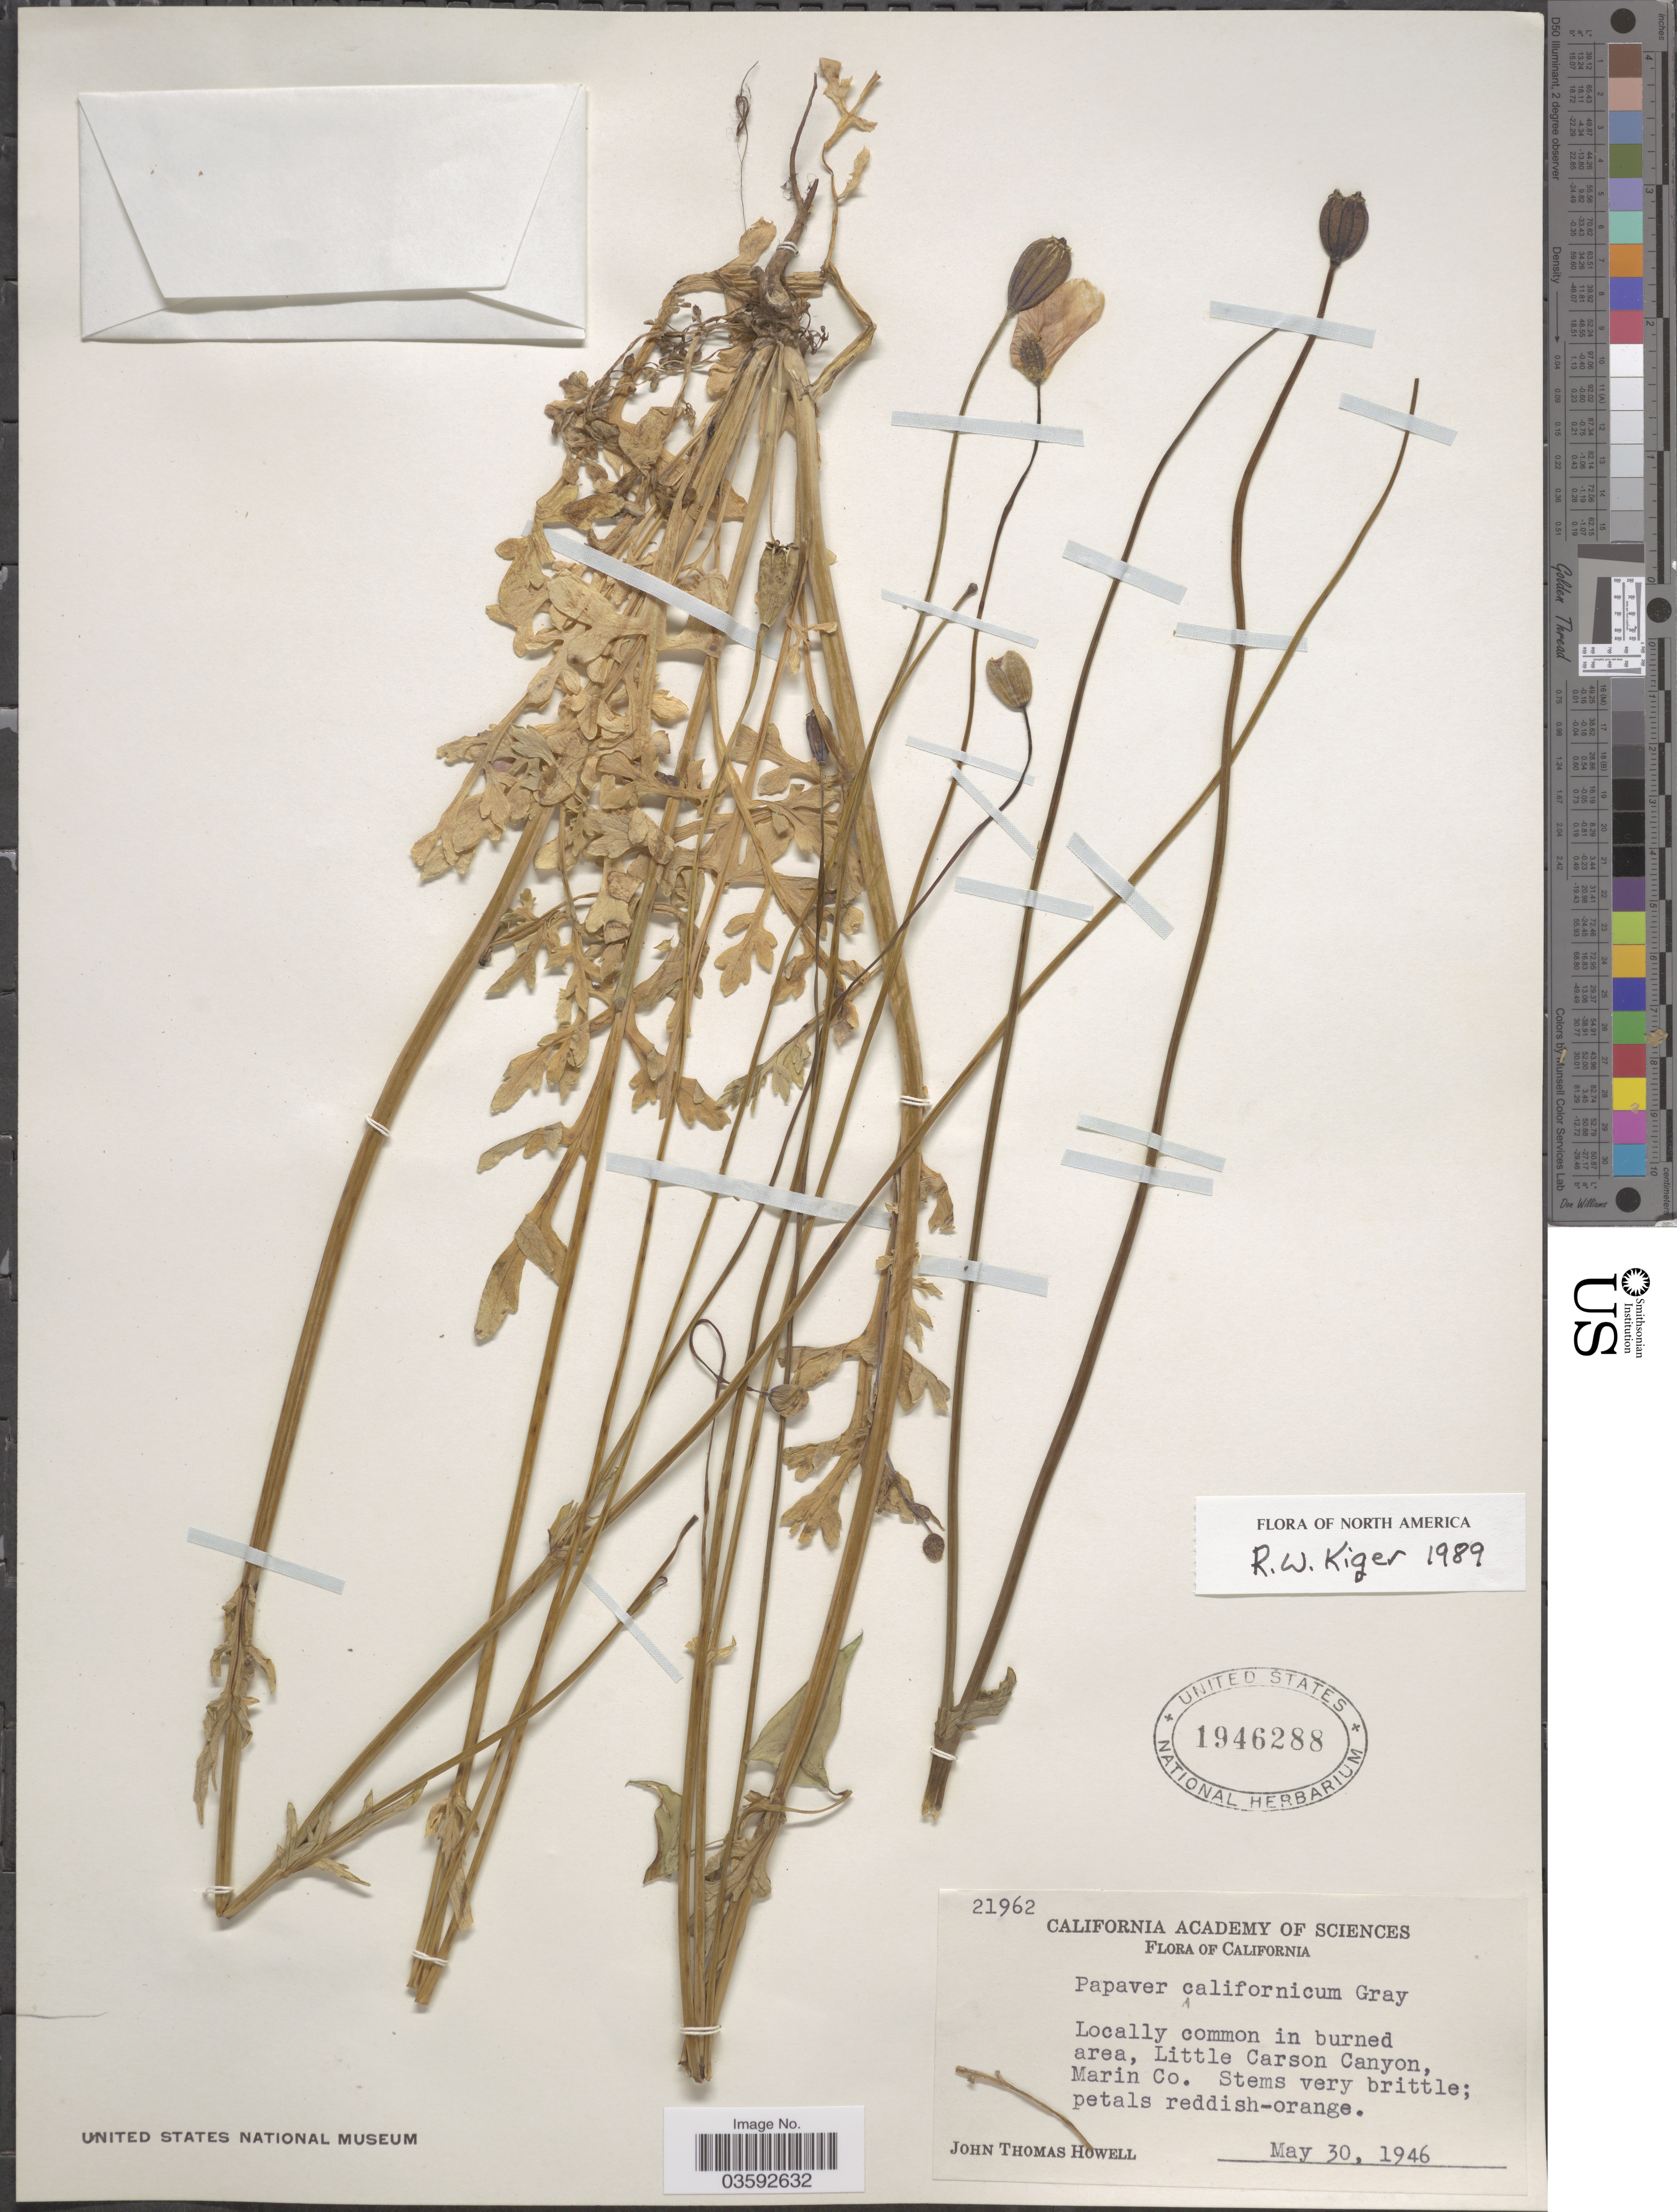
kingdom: Plantae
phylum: Tracheophyta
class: Magnoliopsida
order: Ranunculales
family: Papaveraceae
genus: Papaver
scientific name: Papaver californicum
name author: A. Gray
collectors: J. T. Howell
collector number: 21962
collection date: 1946-05-30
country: United States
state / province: California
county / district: Marin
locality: Little Carson Canyon, Marin Co.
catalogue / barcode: US 1946288